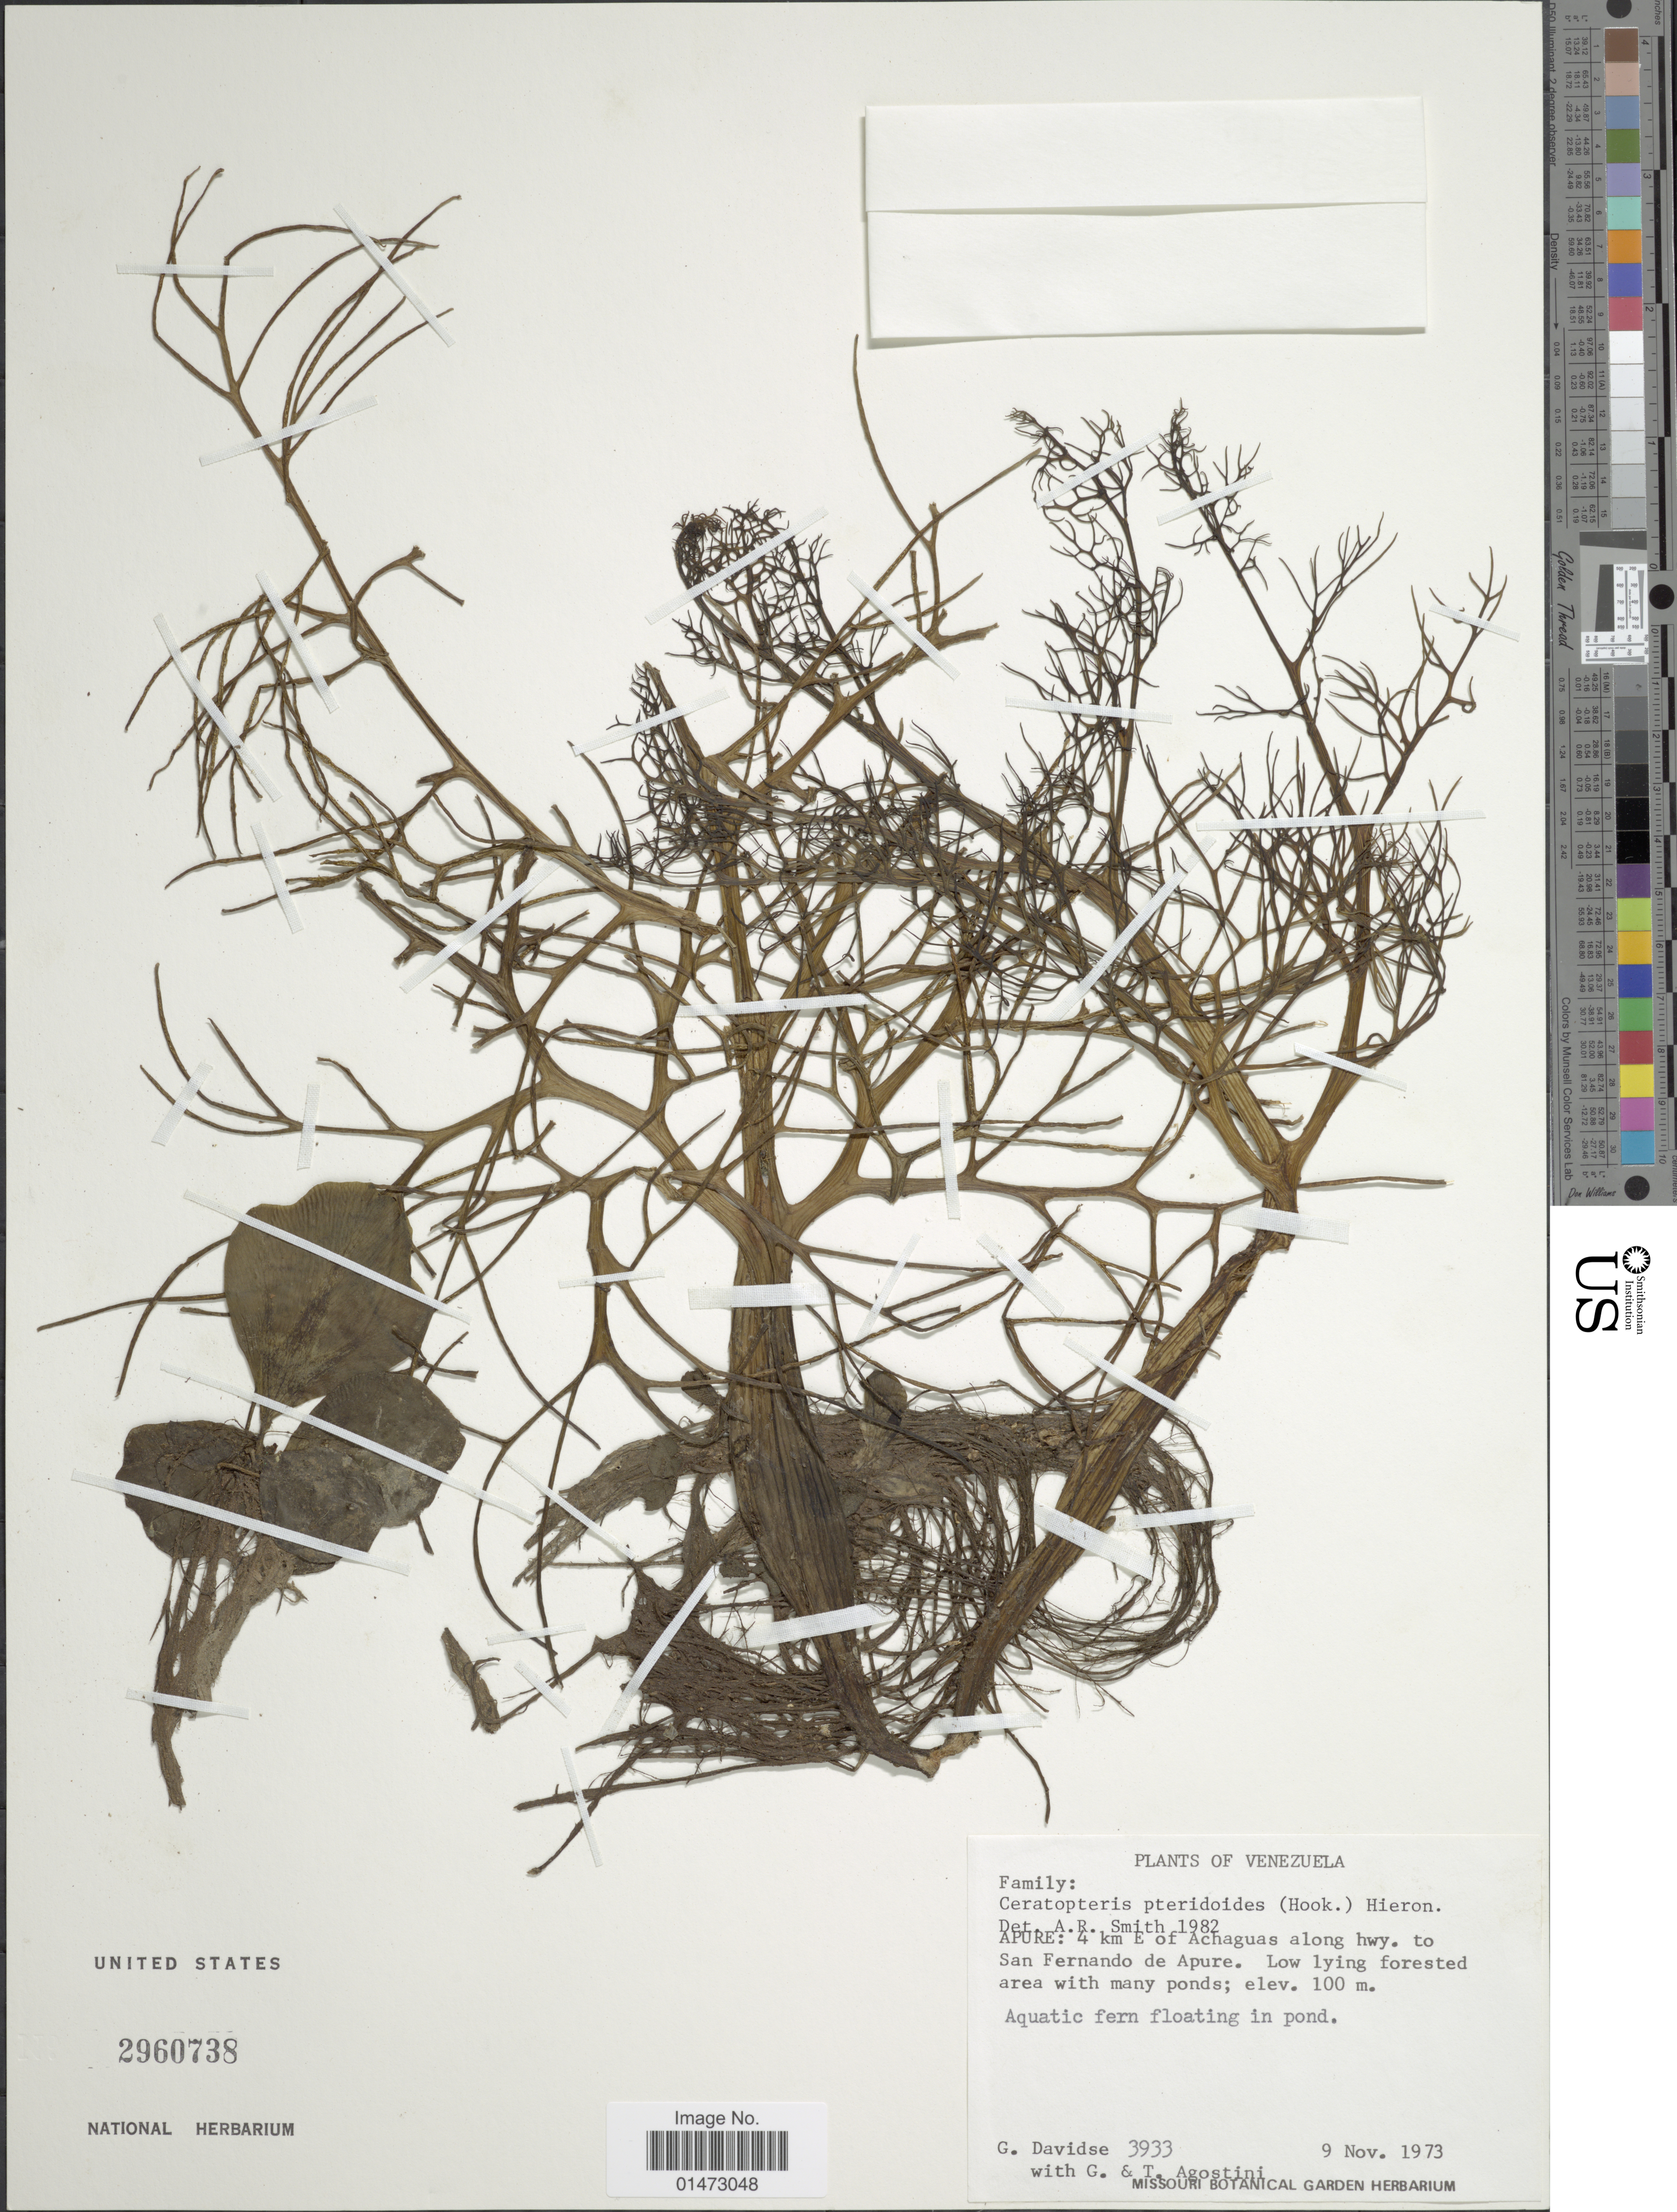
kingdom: Plantae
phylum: Tracheophyta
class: Polypodiopsida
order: Polypodiales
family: Pteridaceae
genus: Ceratopteris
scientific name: Ceratopteris pteridioides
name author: (Hook.) Hieron.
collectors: G. Davidse, G. Agostini & T. Agostini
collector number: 3933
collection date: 1973-11-09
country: Venezuela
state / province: Apure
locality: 4 km E of Achaguas along hwy. to San Fernando de Apure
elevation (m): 100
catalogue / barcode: US 2960738